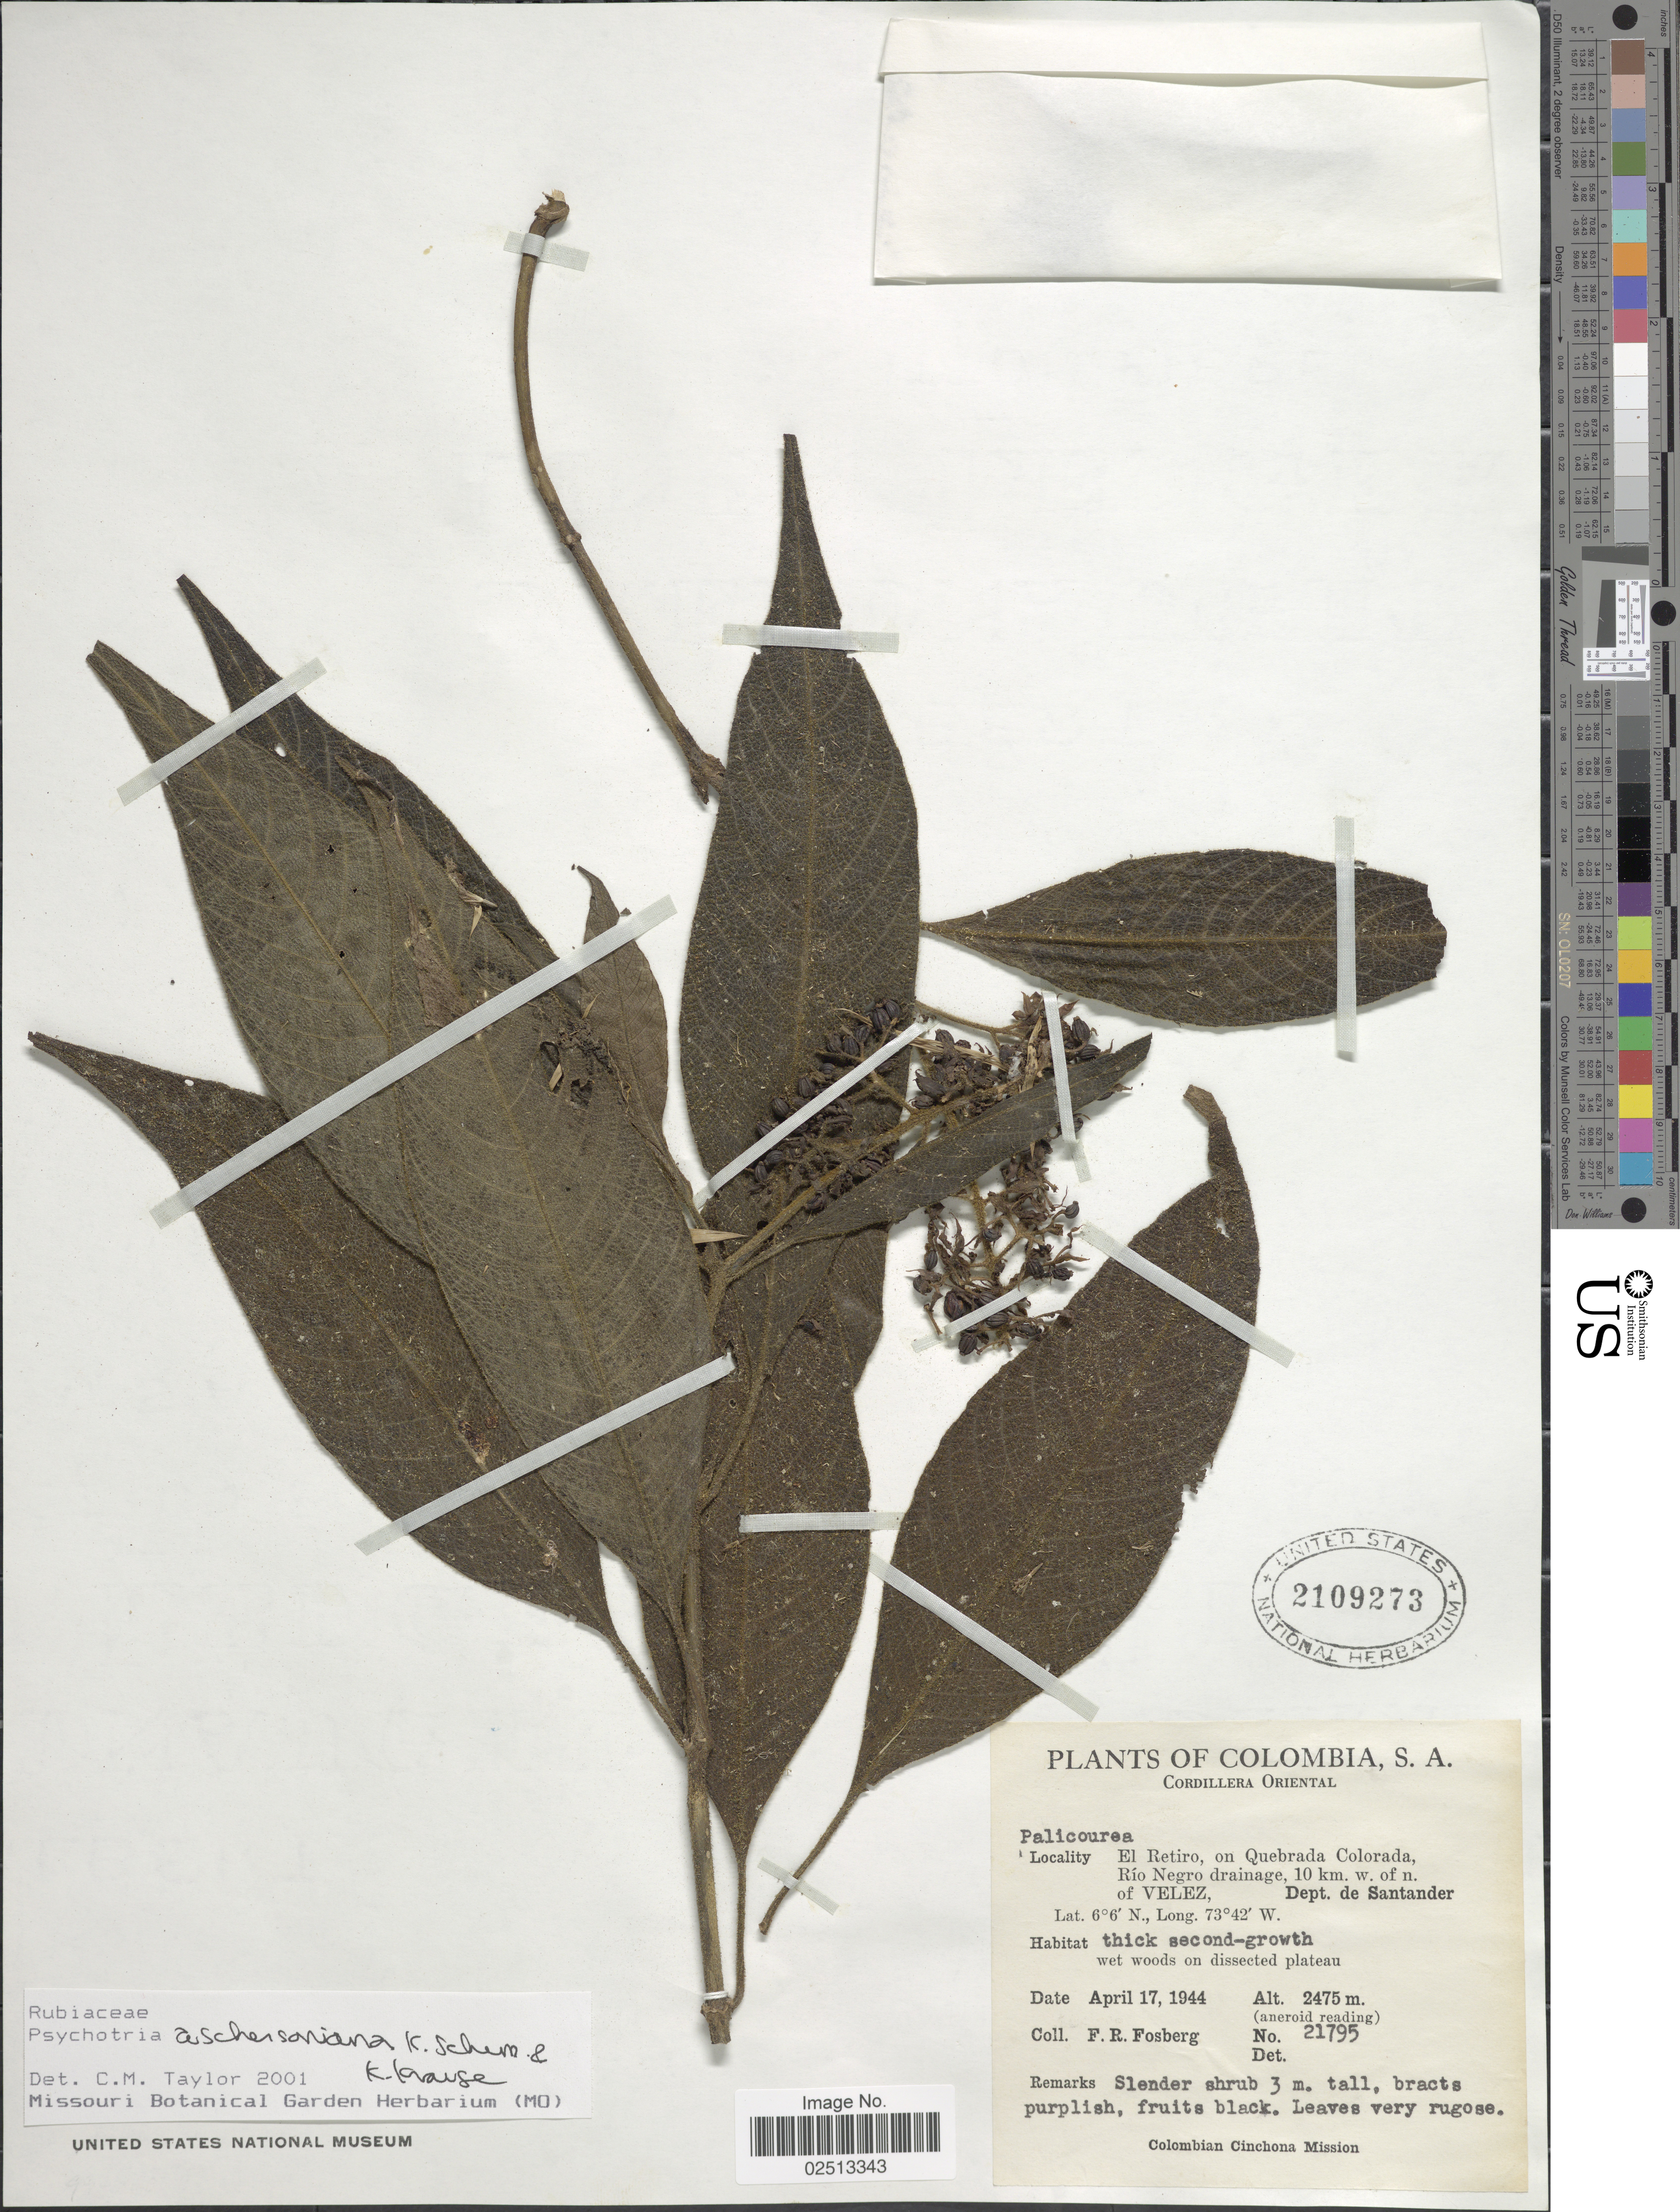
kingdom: Plantae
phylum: Tracheophyta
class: Magnoliopsida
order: Gentianales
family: Rubiaceae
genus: Psychotria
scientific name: Psychotria aschersoniana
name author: K. Schum. & K. Krause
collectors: F. R. Fosberg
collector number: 21795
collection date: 1944-04-17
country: Colombia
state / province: Santander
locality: Cordillera Oriental. El Retiro, on Quebrada Colorada, Rio Negro drainage, 10 km. w. of n, of Velez, Dept. de Santander.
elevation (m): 2475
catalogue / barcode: US 2109273